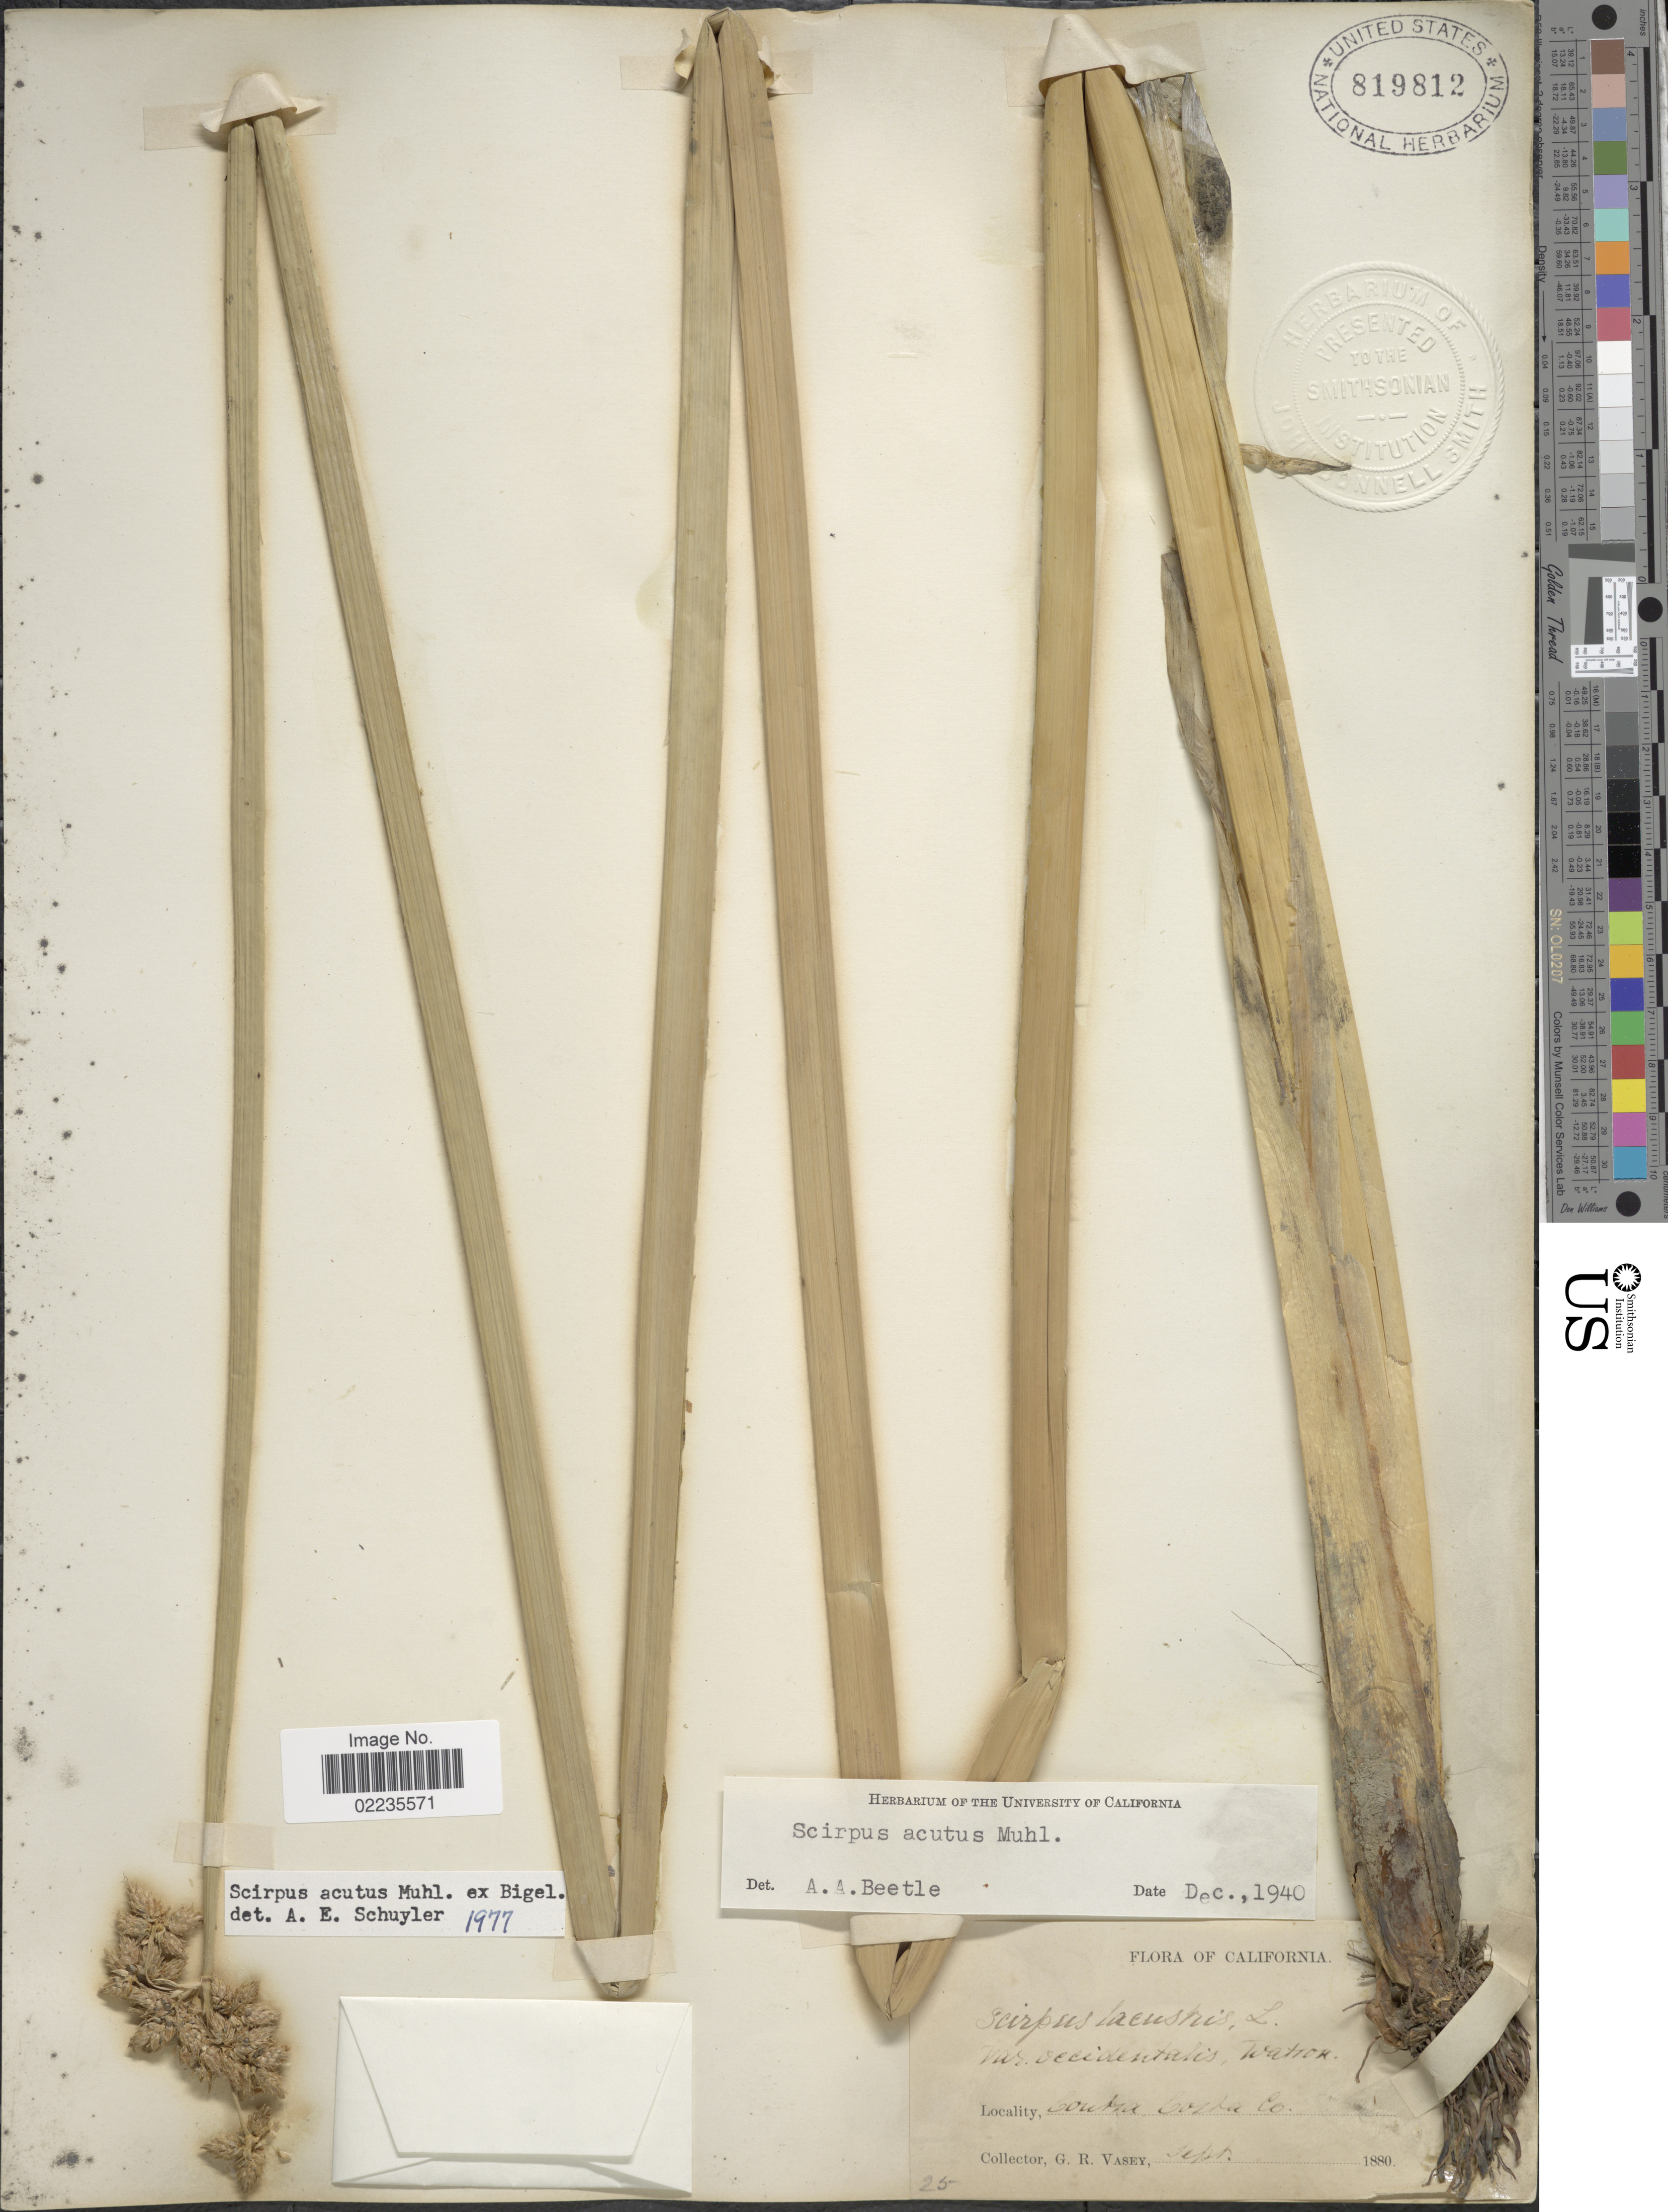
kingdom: Plantae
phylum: Tracheophyta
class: Liliopsida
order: Poales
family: Cyperaceae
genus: Schoenoplectus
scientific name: Schoenoplectus acutus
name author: (Muhl. ex Bigelow) Á. Löve & D. Löve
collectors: G. R. Vasey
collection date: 1880-09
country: United States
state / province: California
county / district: Contra Costa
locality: Contra Costa Co.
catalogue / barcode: US 819812